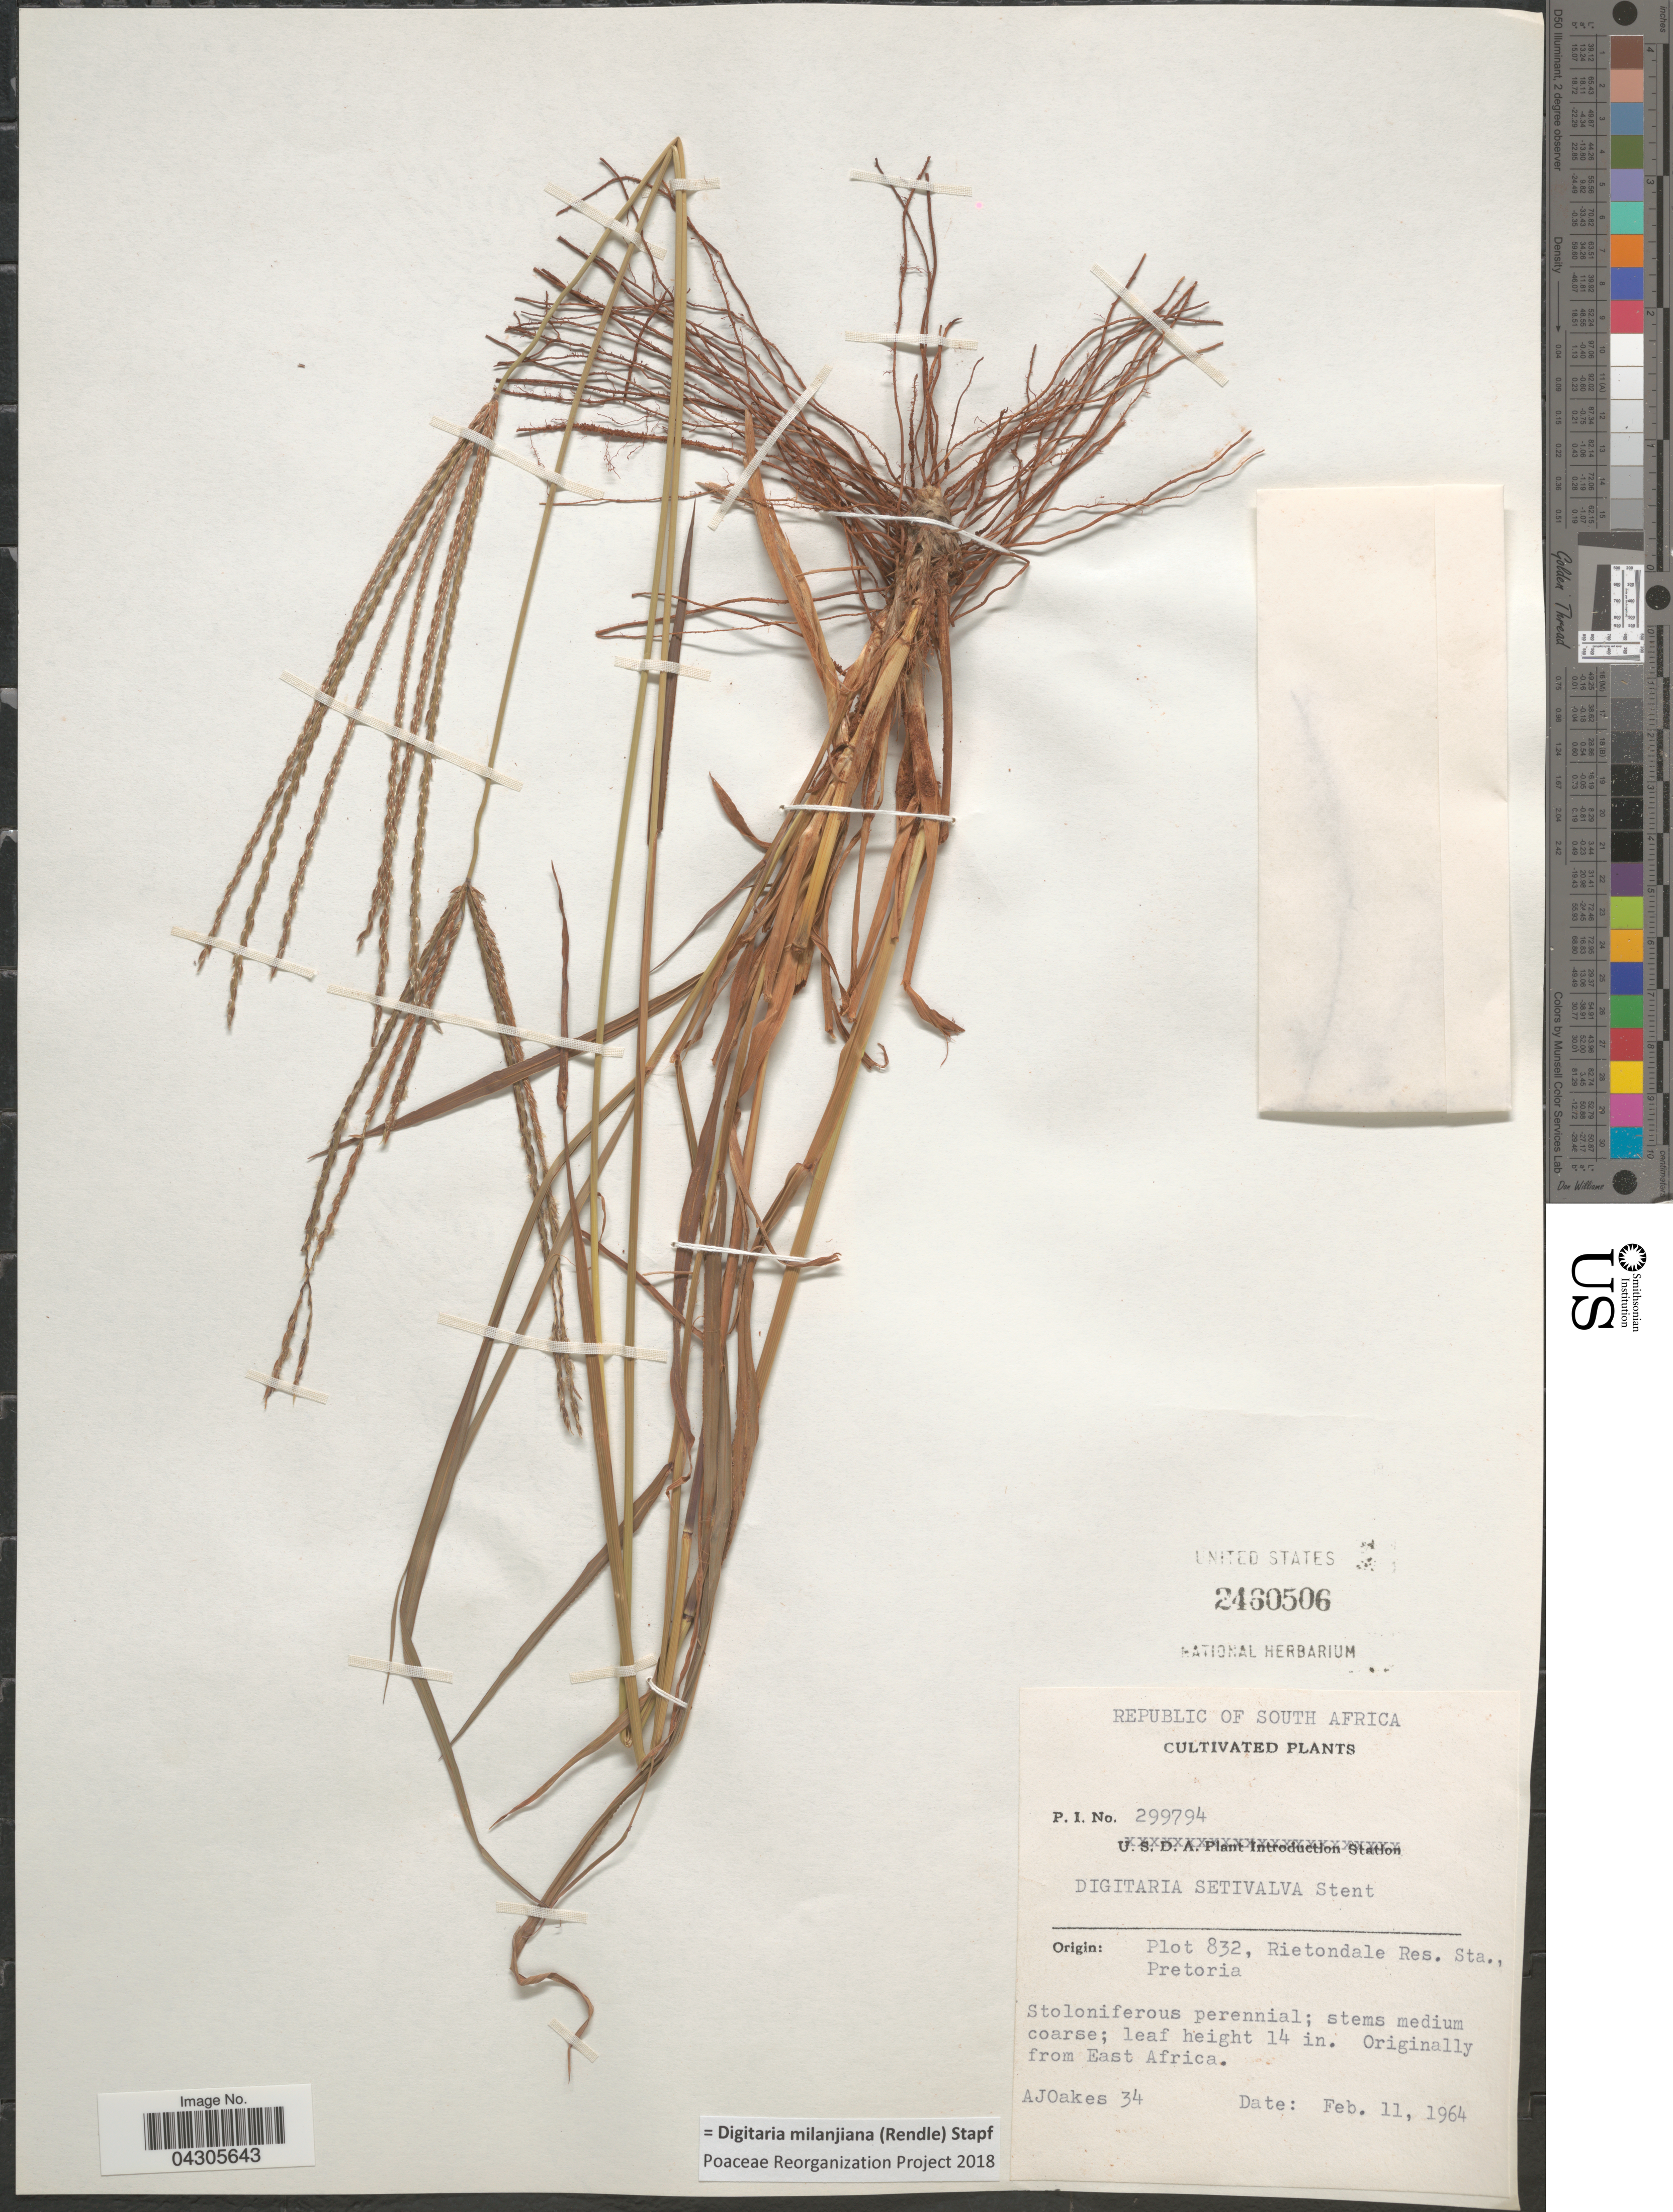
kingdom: Plantae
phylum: Tracheophyta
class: Liliopsida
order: Poales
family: Poaceae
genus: Digitaria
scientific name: Digitaria milanjiana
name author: (Rendle) Stapf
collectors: A. Oakes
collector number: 34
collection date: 1964-02-11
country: South Africa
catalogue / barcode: US 2460506